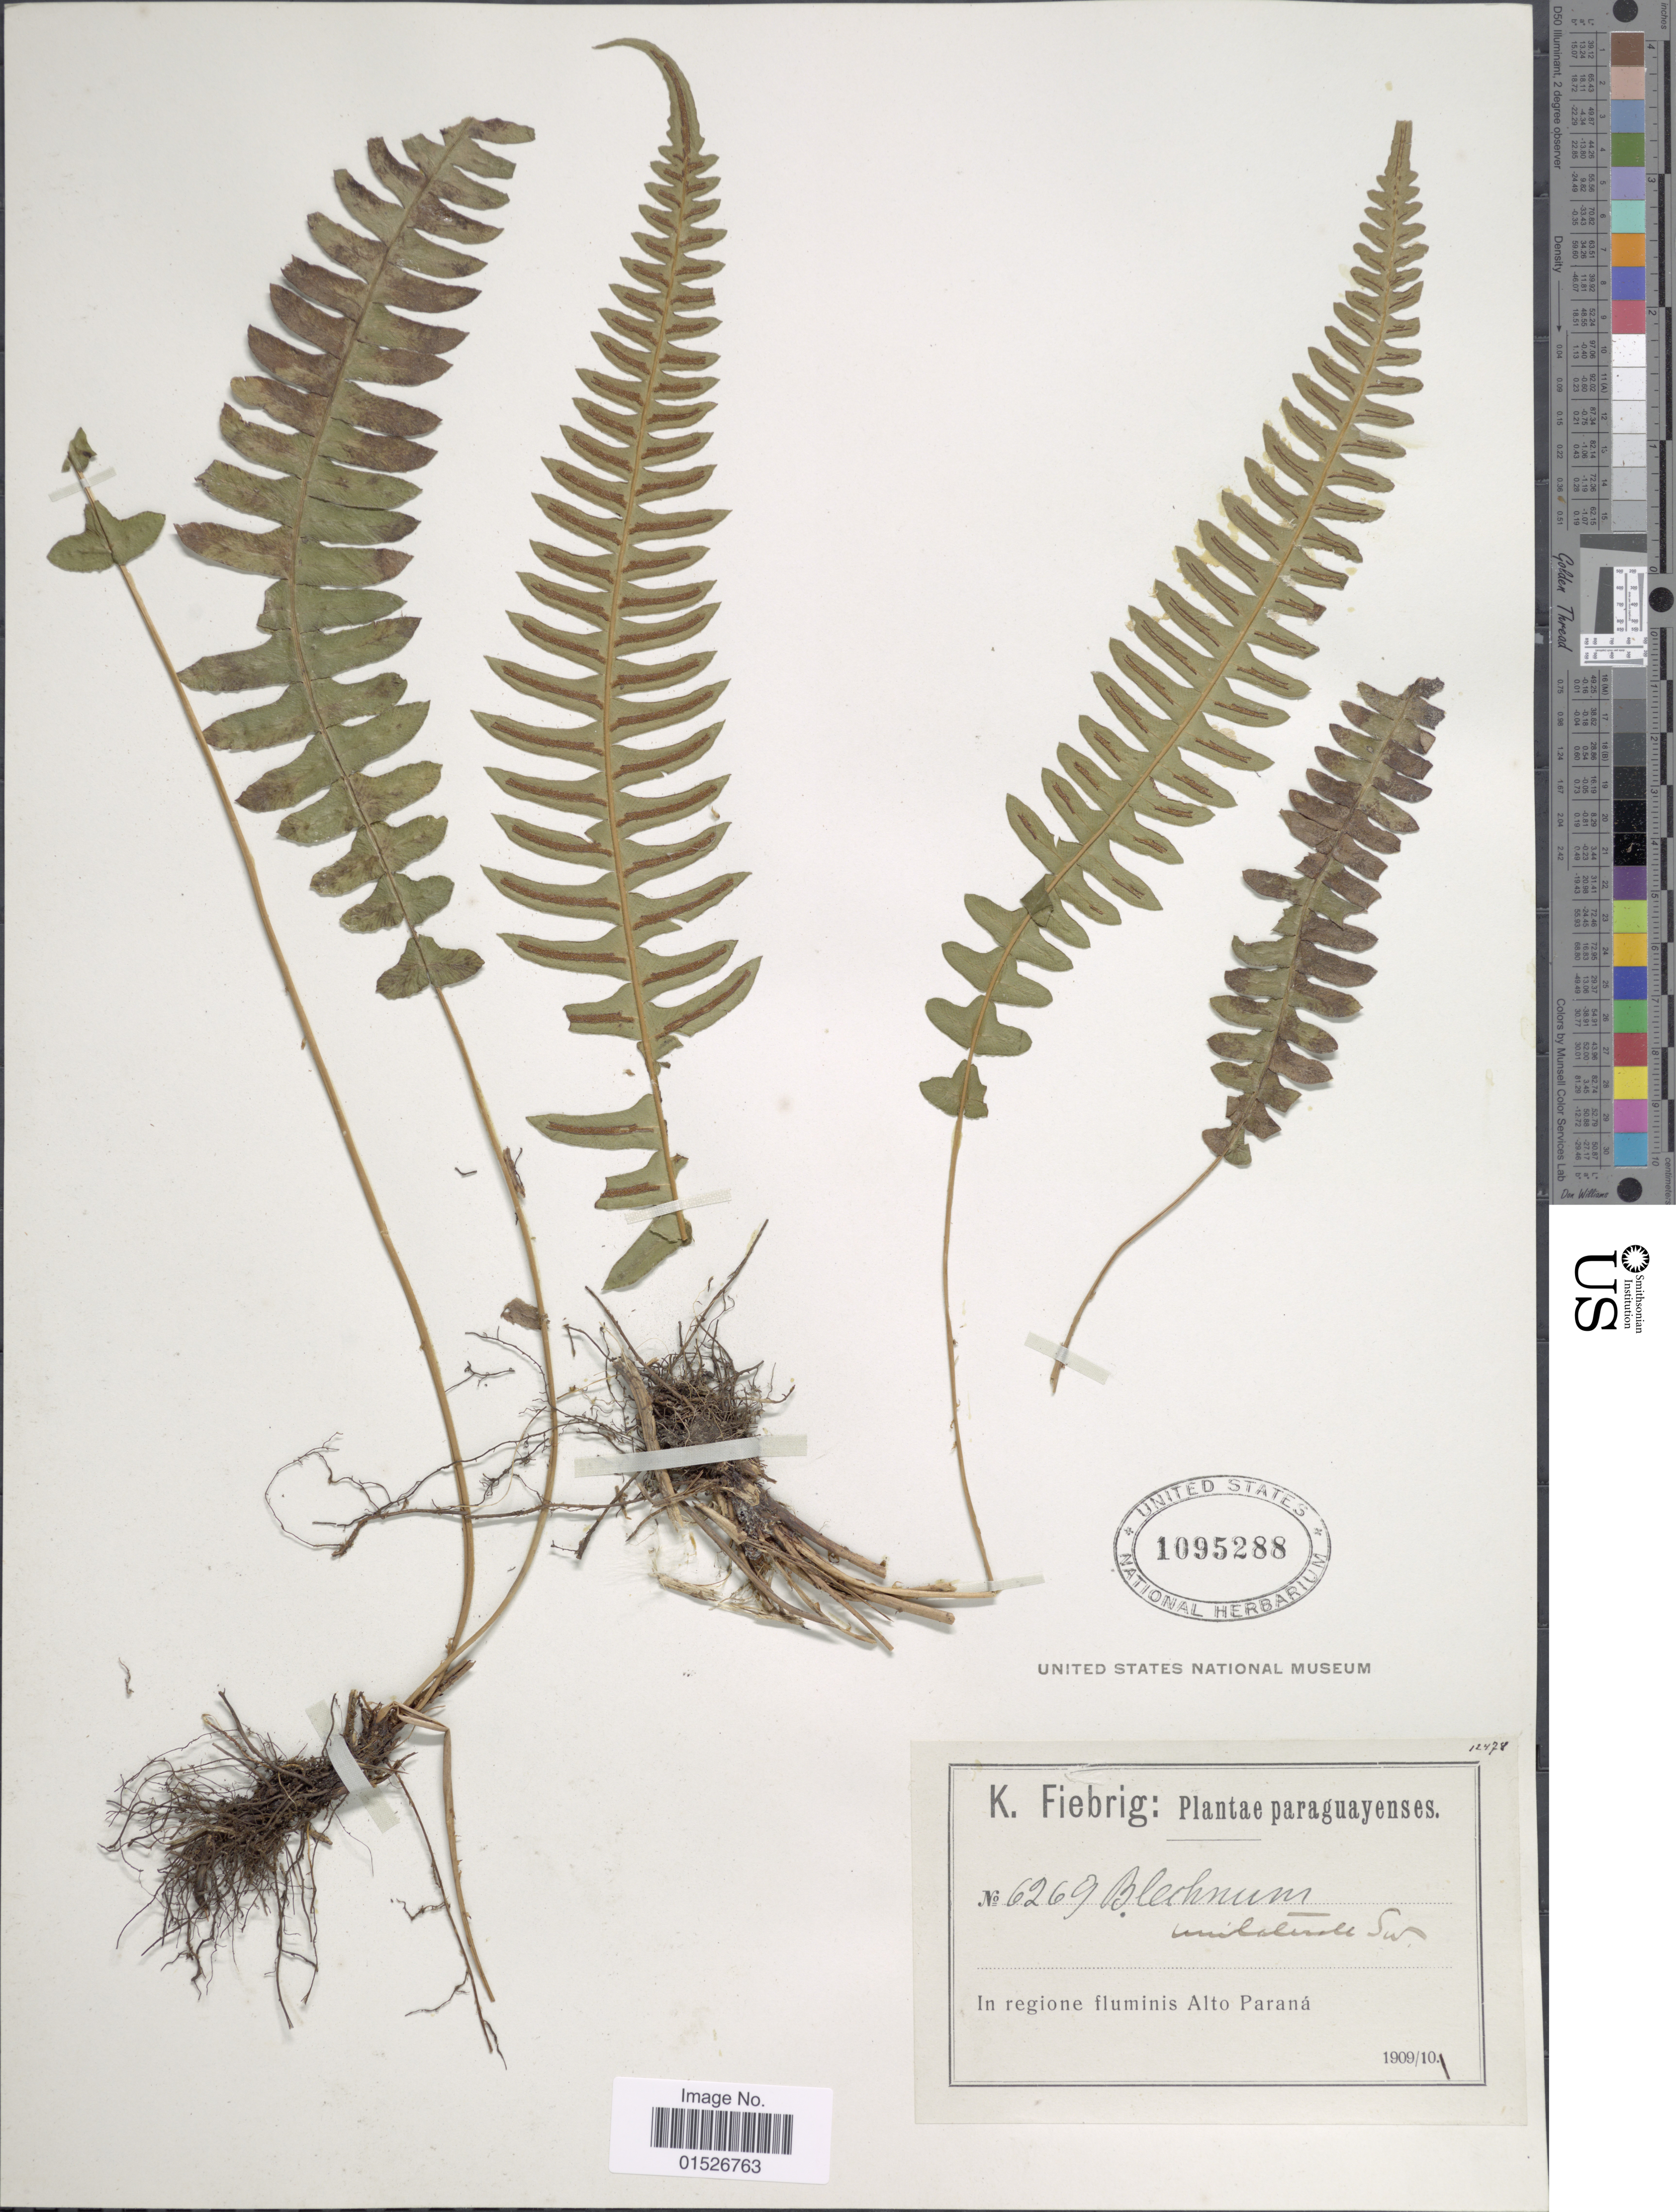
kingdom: Plantae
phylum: Tracheophyta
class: Polypodiopsida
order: Polypodiales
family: Blechnaceae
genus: Blechnum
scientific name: Blechnum polypodioides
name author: Raddi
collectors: K. Fiebrig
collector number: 6269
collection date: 1909/1910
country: Paraguay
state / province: Alto Parana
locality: In regione fluminis Alto Parana.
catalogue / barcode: US 1095288